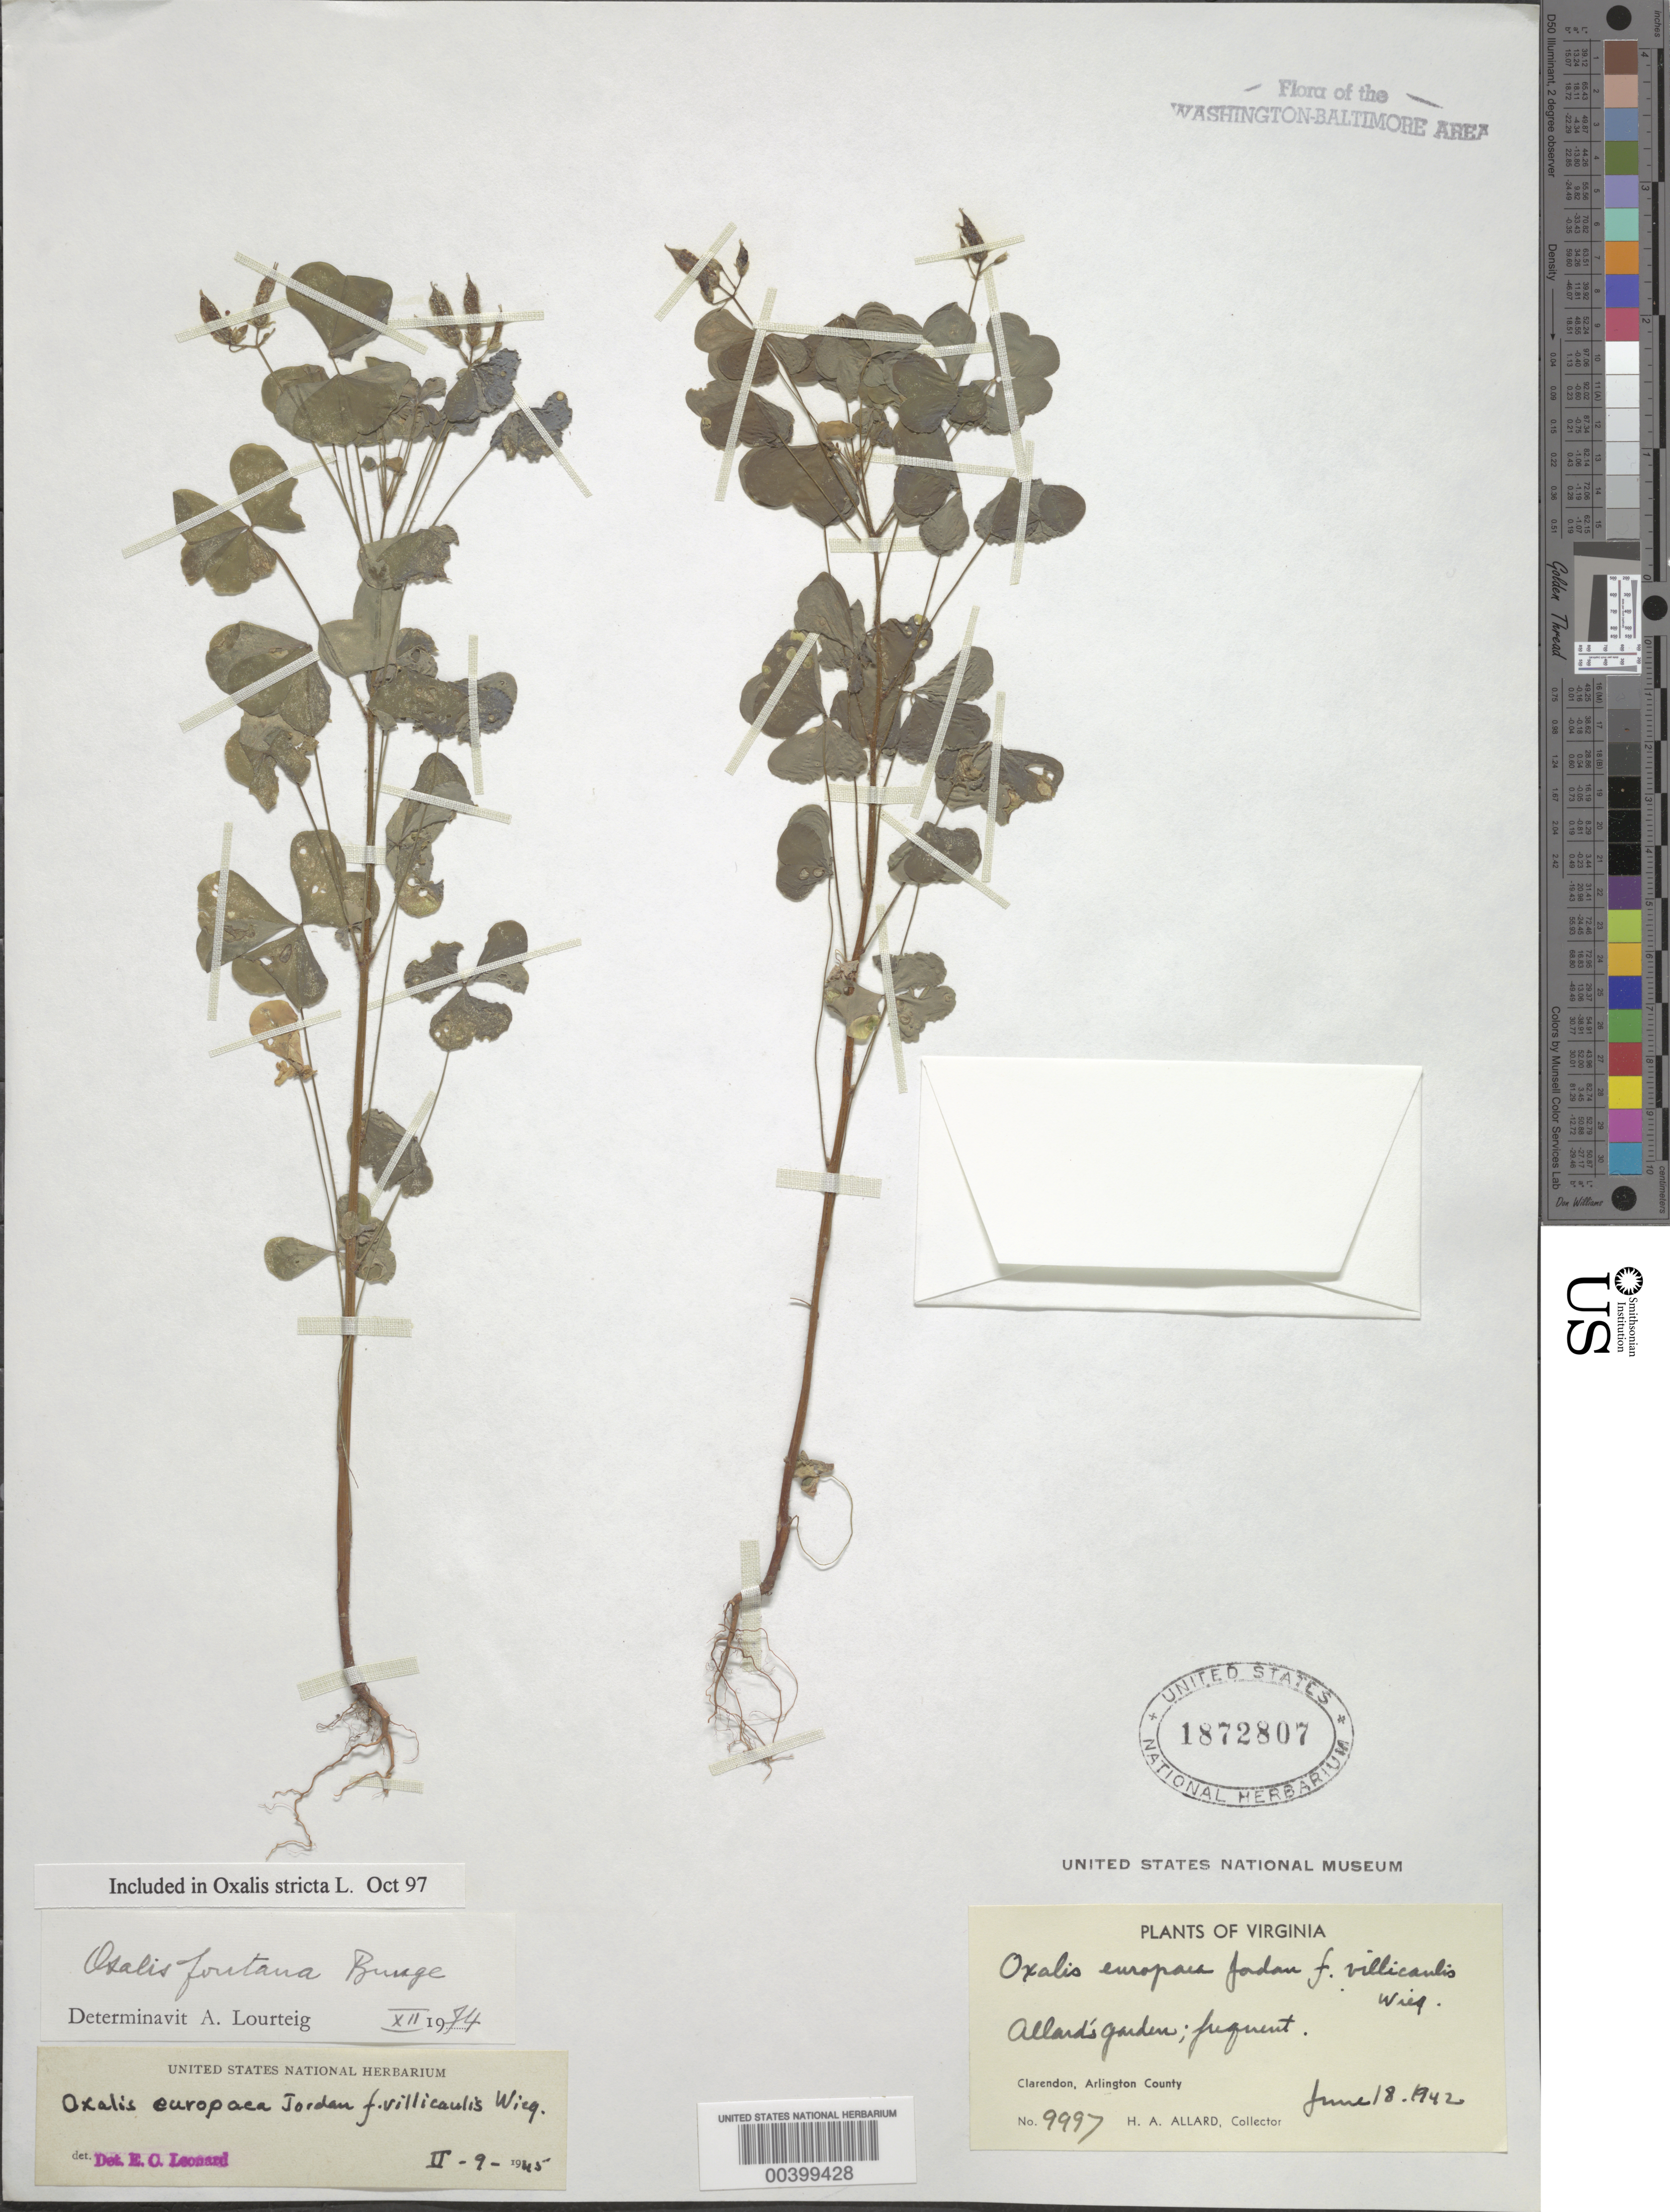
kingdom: Plantae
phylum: Tracheophyta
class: Magnoliopsida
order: Oxalidales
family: Oxalidaceae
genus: Oxalis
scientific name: Oxalis stricta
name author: L.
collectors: H. A. Allard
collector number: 9997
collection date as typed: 18 Jun 1942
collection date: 1942-06-18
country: United States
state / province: Virginia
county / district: Arlington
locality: Allards Yard, Clarendon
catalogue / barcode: US 1872807